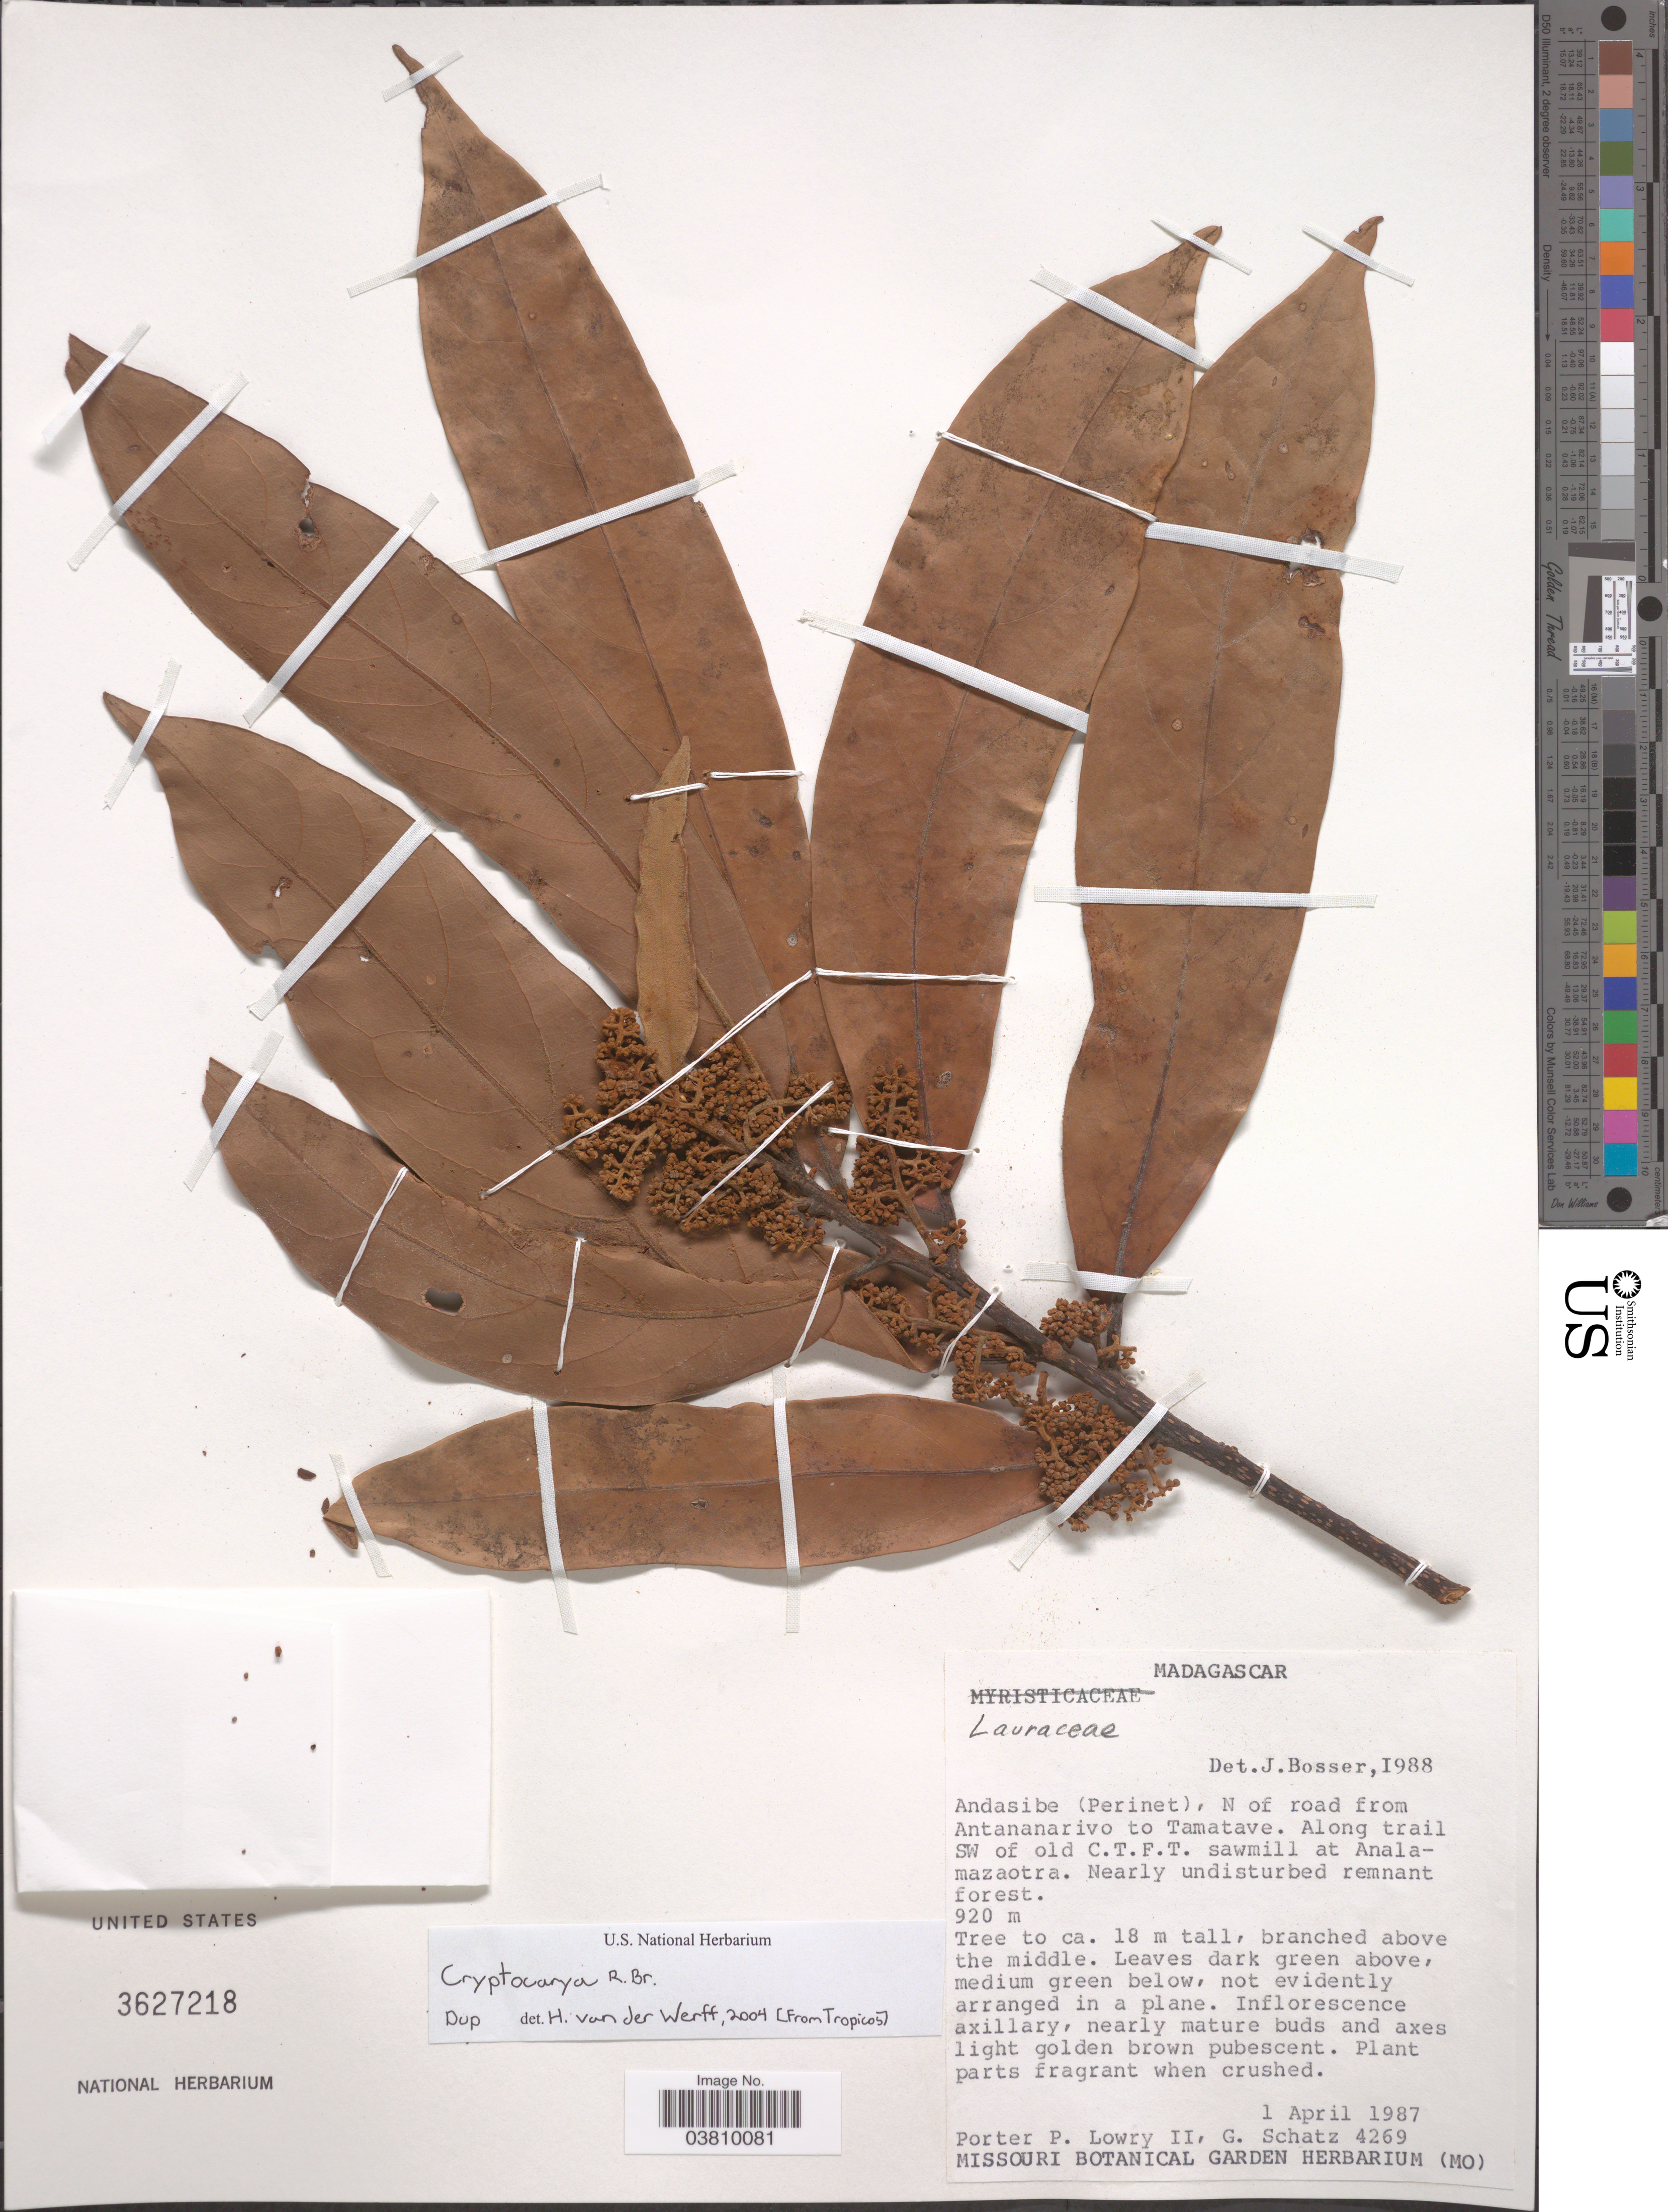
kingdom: Plantae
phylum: Tracheophyta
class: Magnoliopsida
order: Laurales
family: Lauraceae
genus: Cryptocarya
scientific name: Cryptocarya sp.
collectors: P. P. Lowry & G. C. Schatz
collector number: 4269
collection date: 1987-04-01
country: Madagascar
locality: Andasibe (Perinet), N of road from Antananarivo to Tamatave. Along trail SW of old C.T.F.T. sawmill at Analamazaotra.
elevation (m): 920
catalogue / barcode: US 3627218